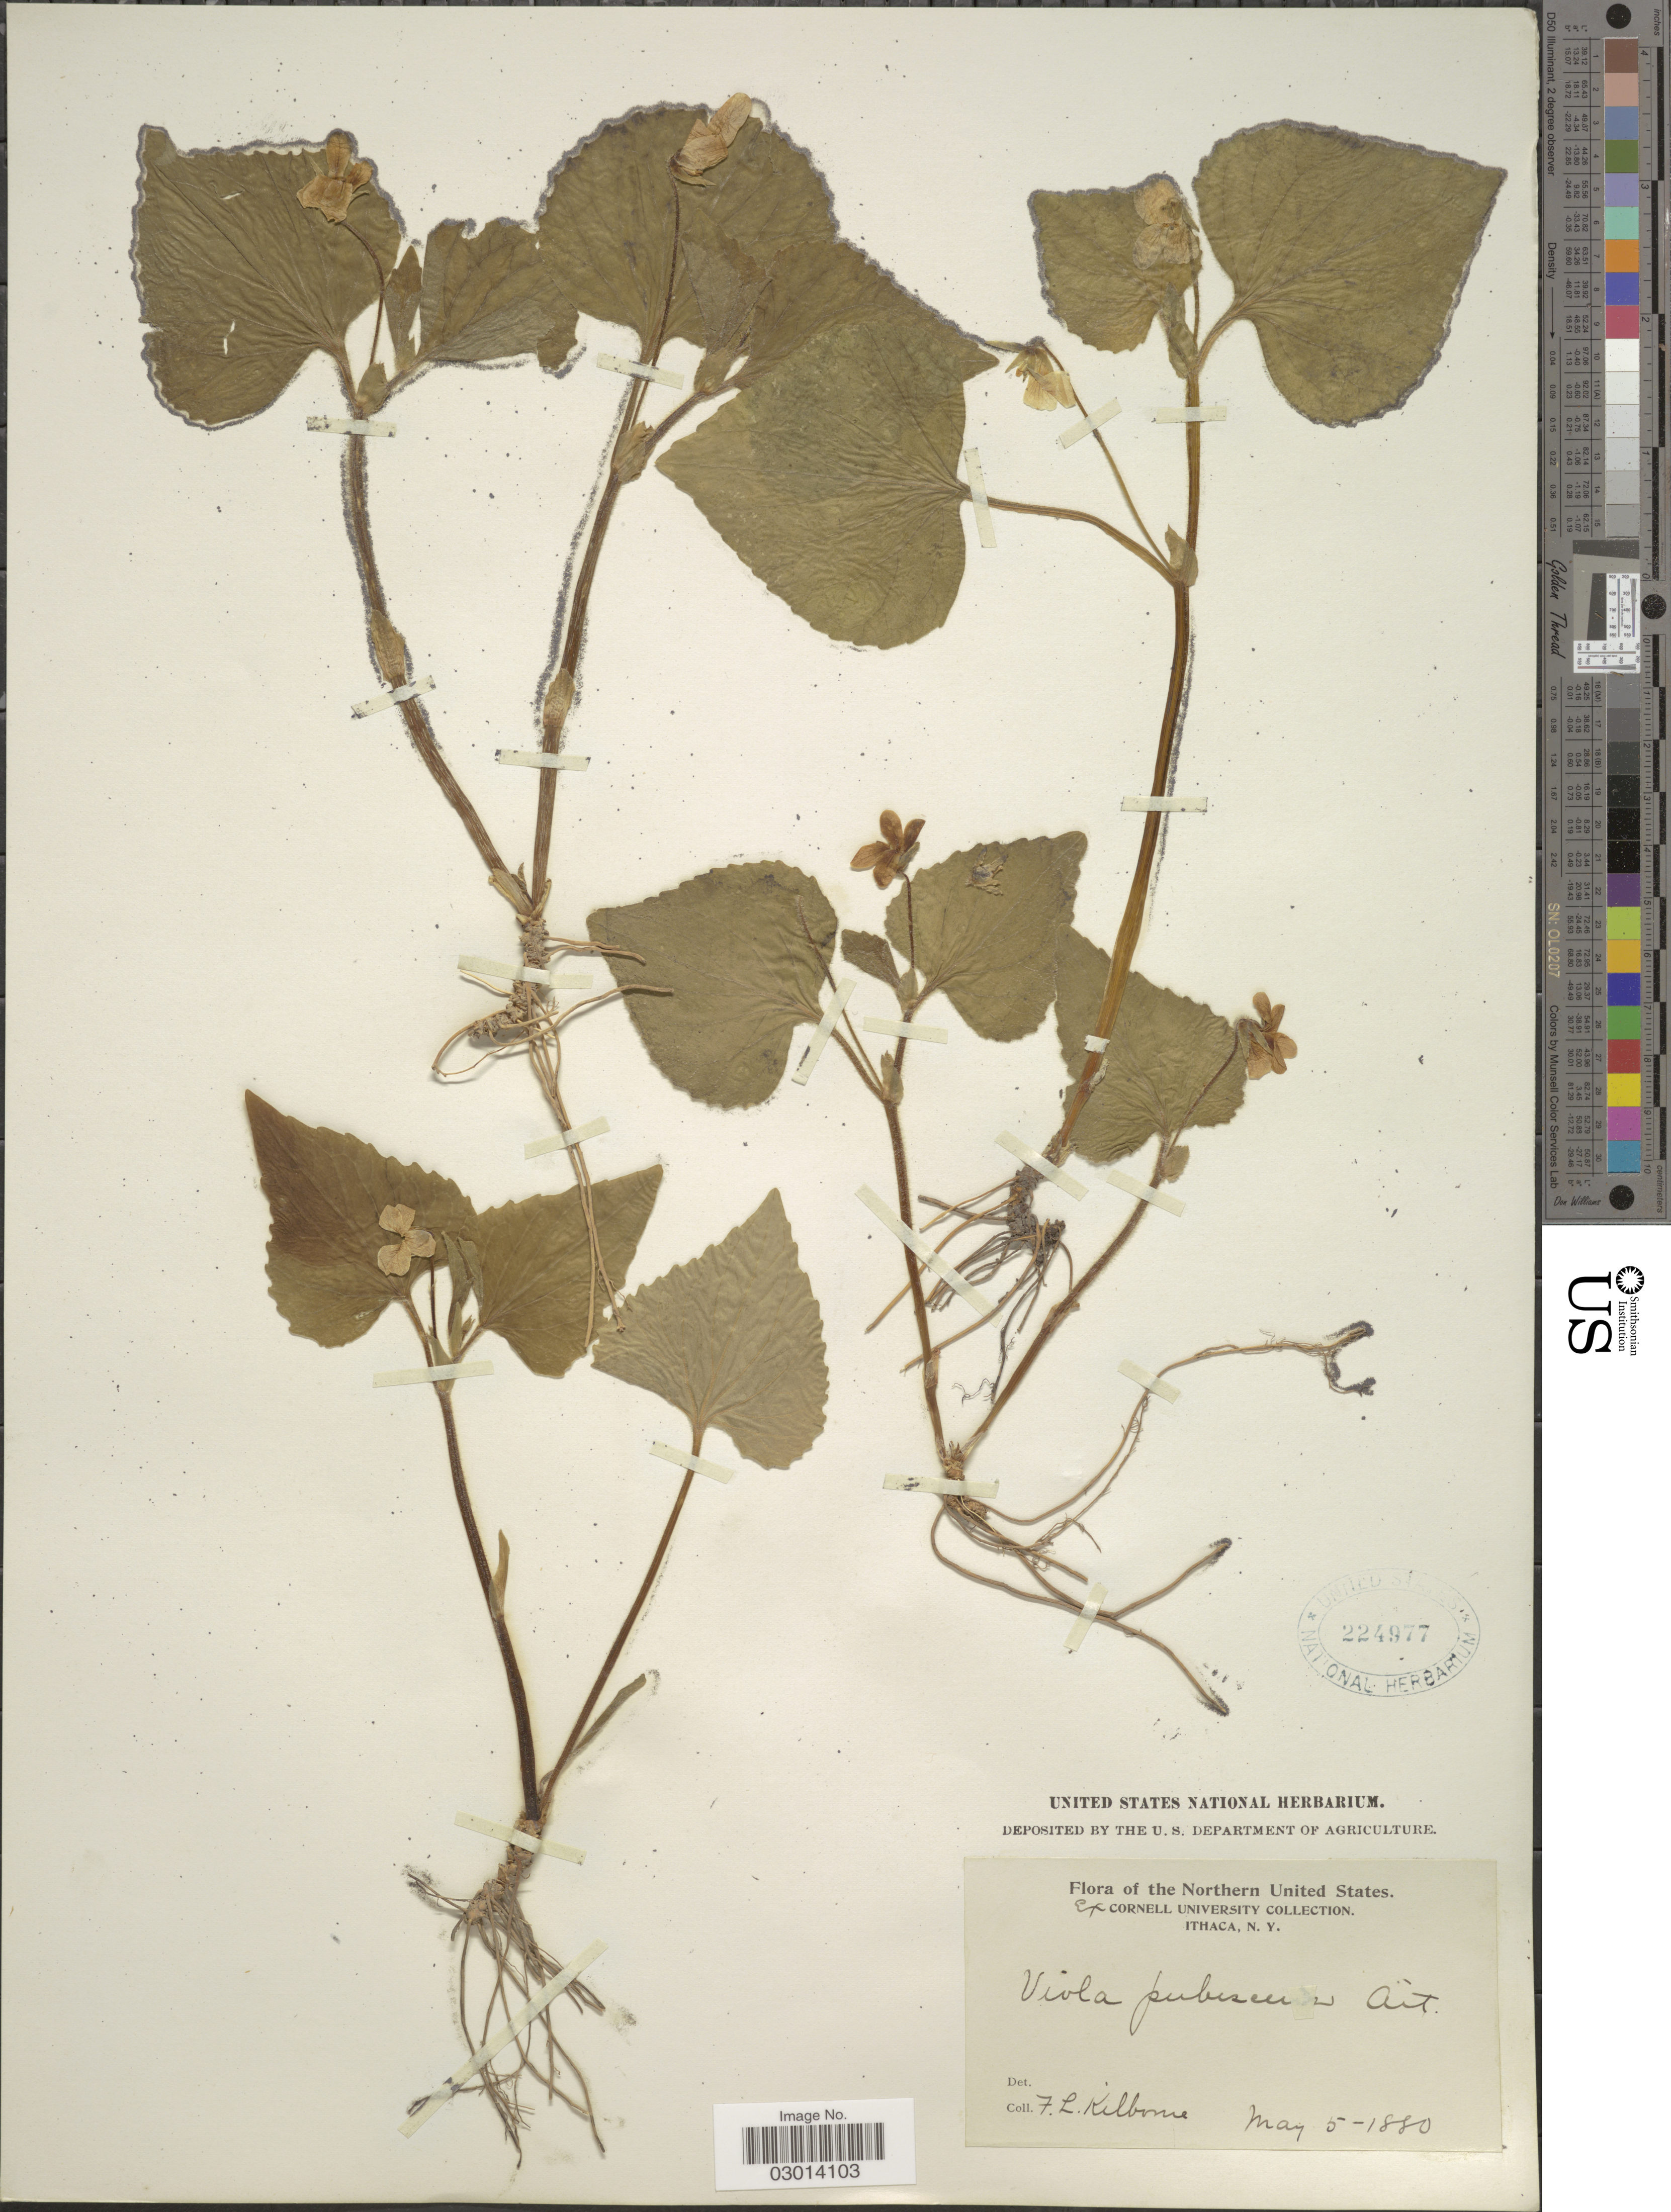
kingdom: Plantae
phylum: Tracheophyta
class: Magnoliopsida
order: Malpighiales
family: Violaceae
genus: Viola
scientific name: Viola pubescens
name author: Aiton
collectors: F. L. Kilborne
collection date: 1880-05-05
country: United States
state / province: New York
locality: Ithaca, N.Y.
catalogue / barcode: US 224977